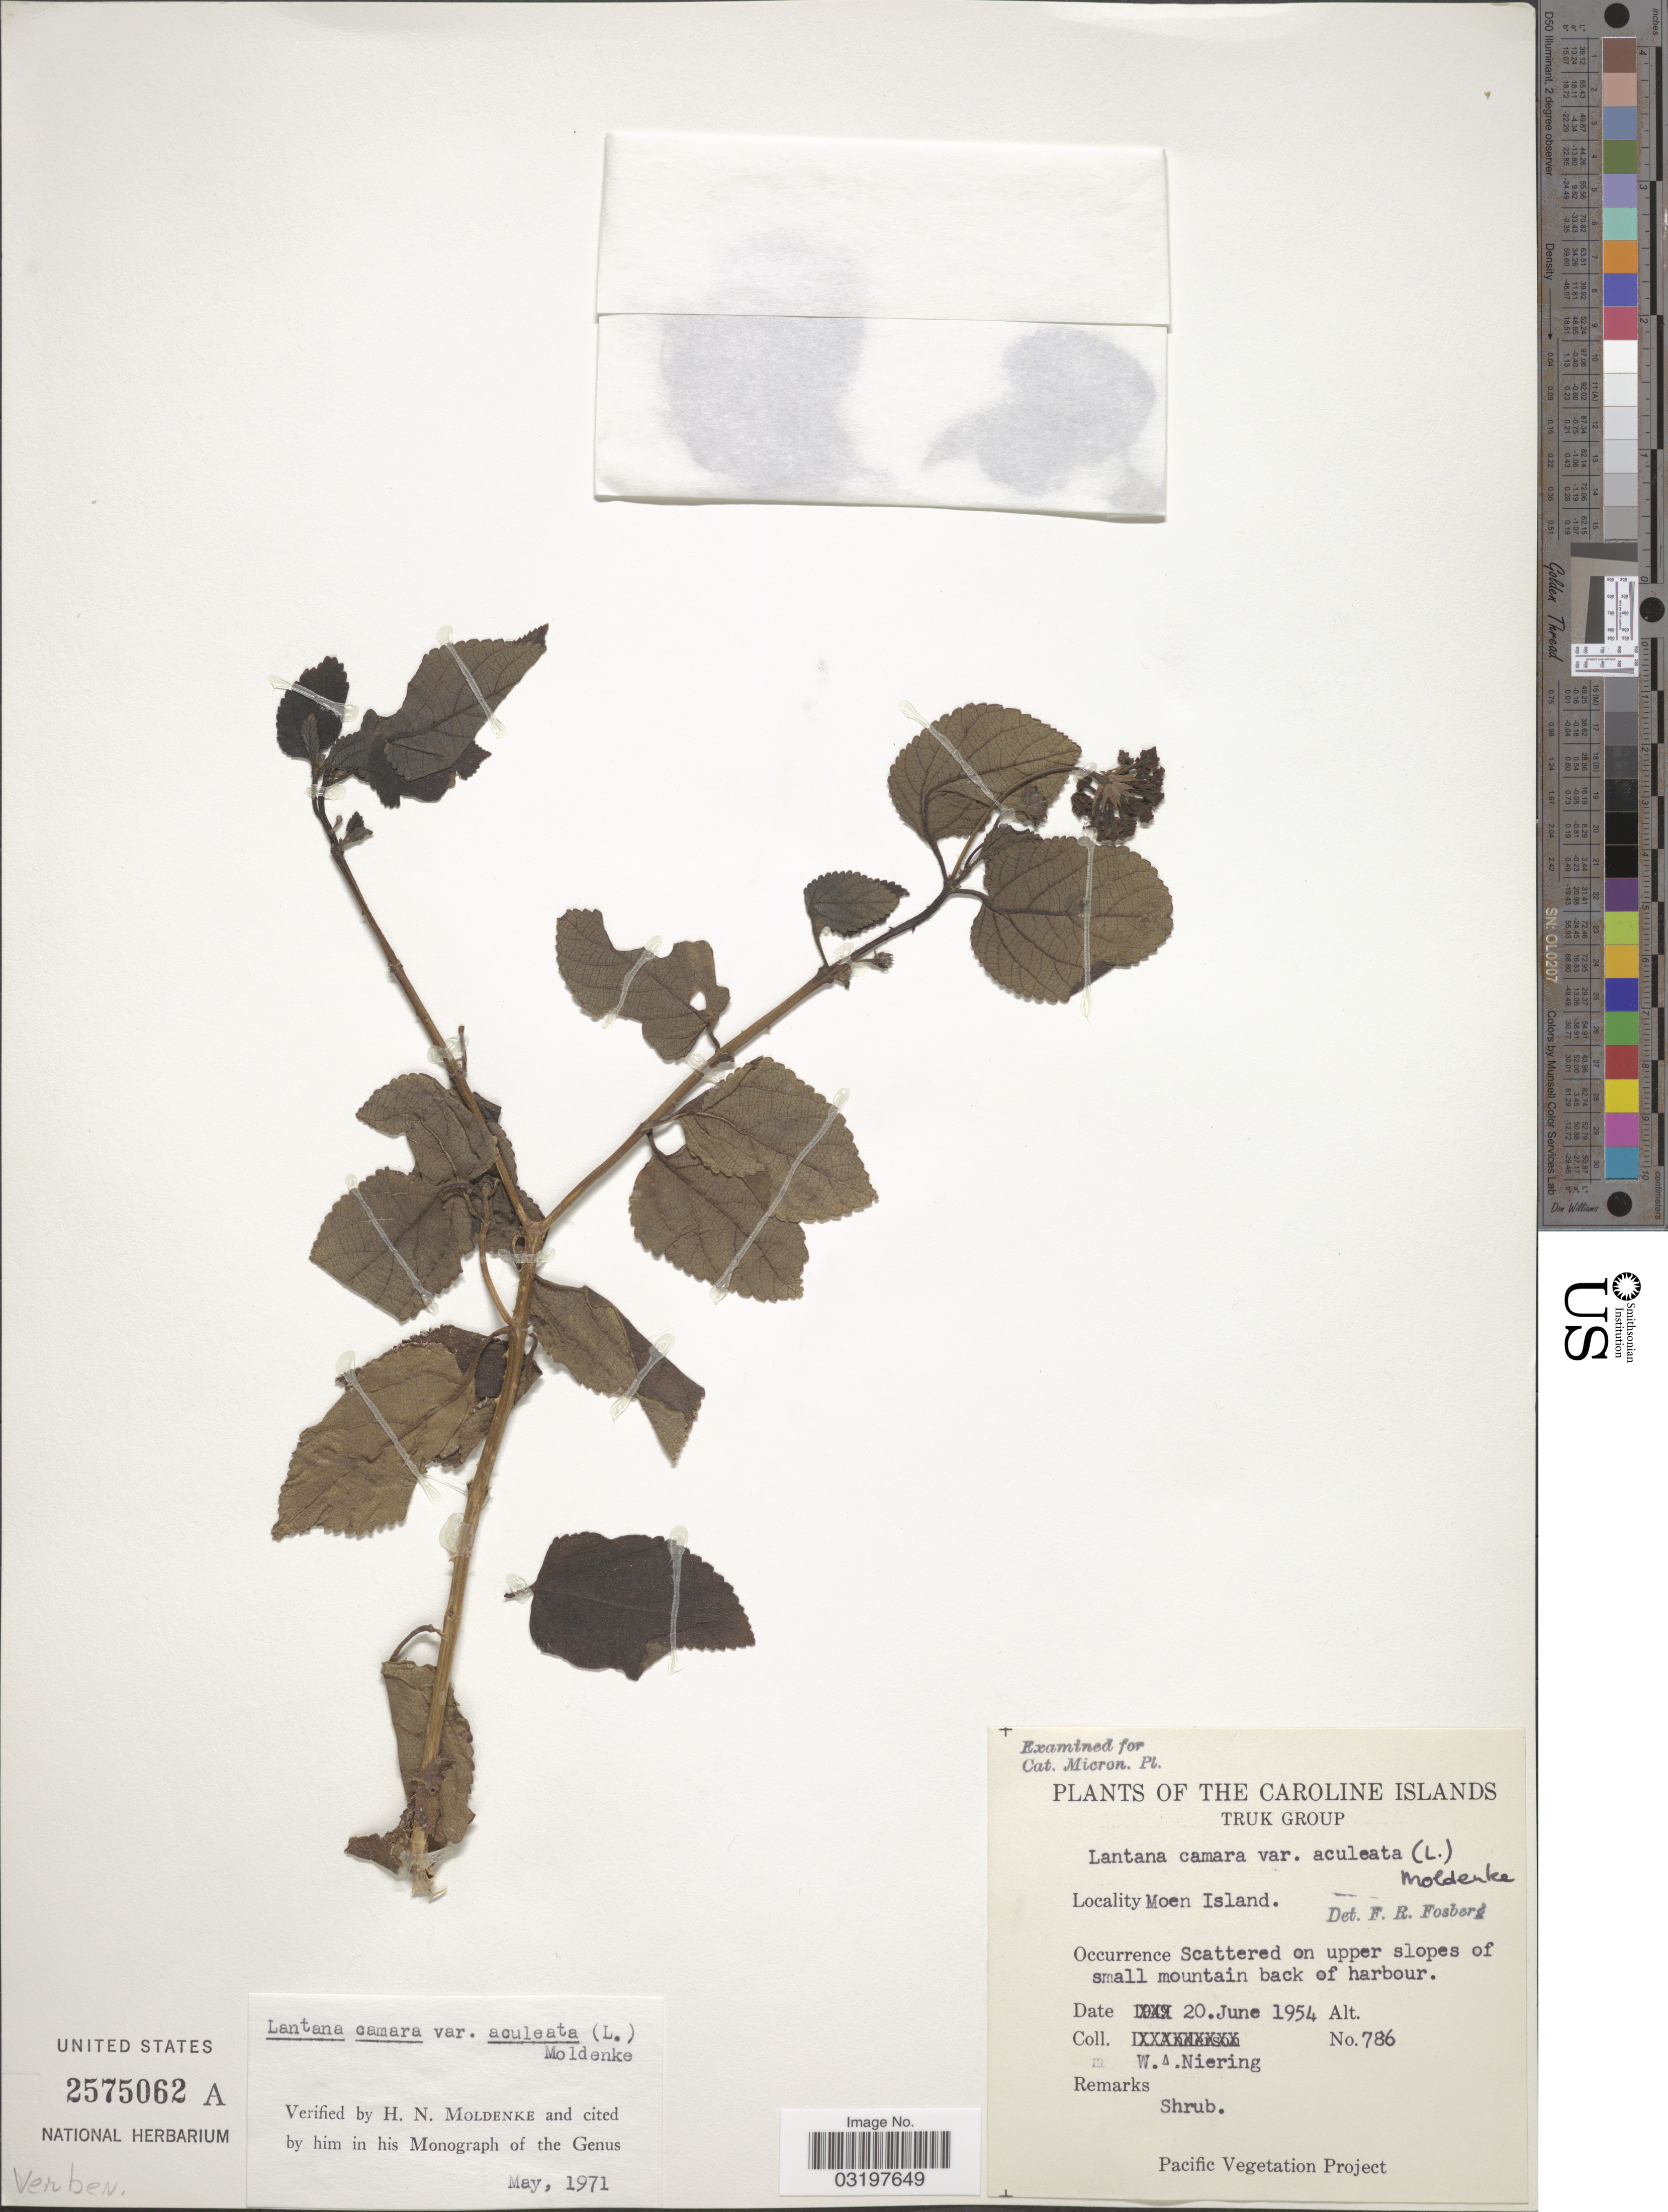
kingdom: Plantae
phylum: Tracheophyta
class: Magnoliopsida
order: Lamiales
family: Verbenaceae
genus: Lantana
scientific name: Lantana camara var. aculeata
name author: (L.) Moldenke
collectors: W. Niering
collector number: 786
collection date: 1954-06-20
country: Micronesia, Federated States of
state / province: Truk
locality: The Caroline Islands. Truk Group. Moen Island.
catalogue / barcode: US 2575062A